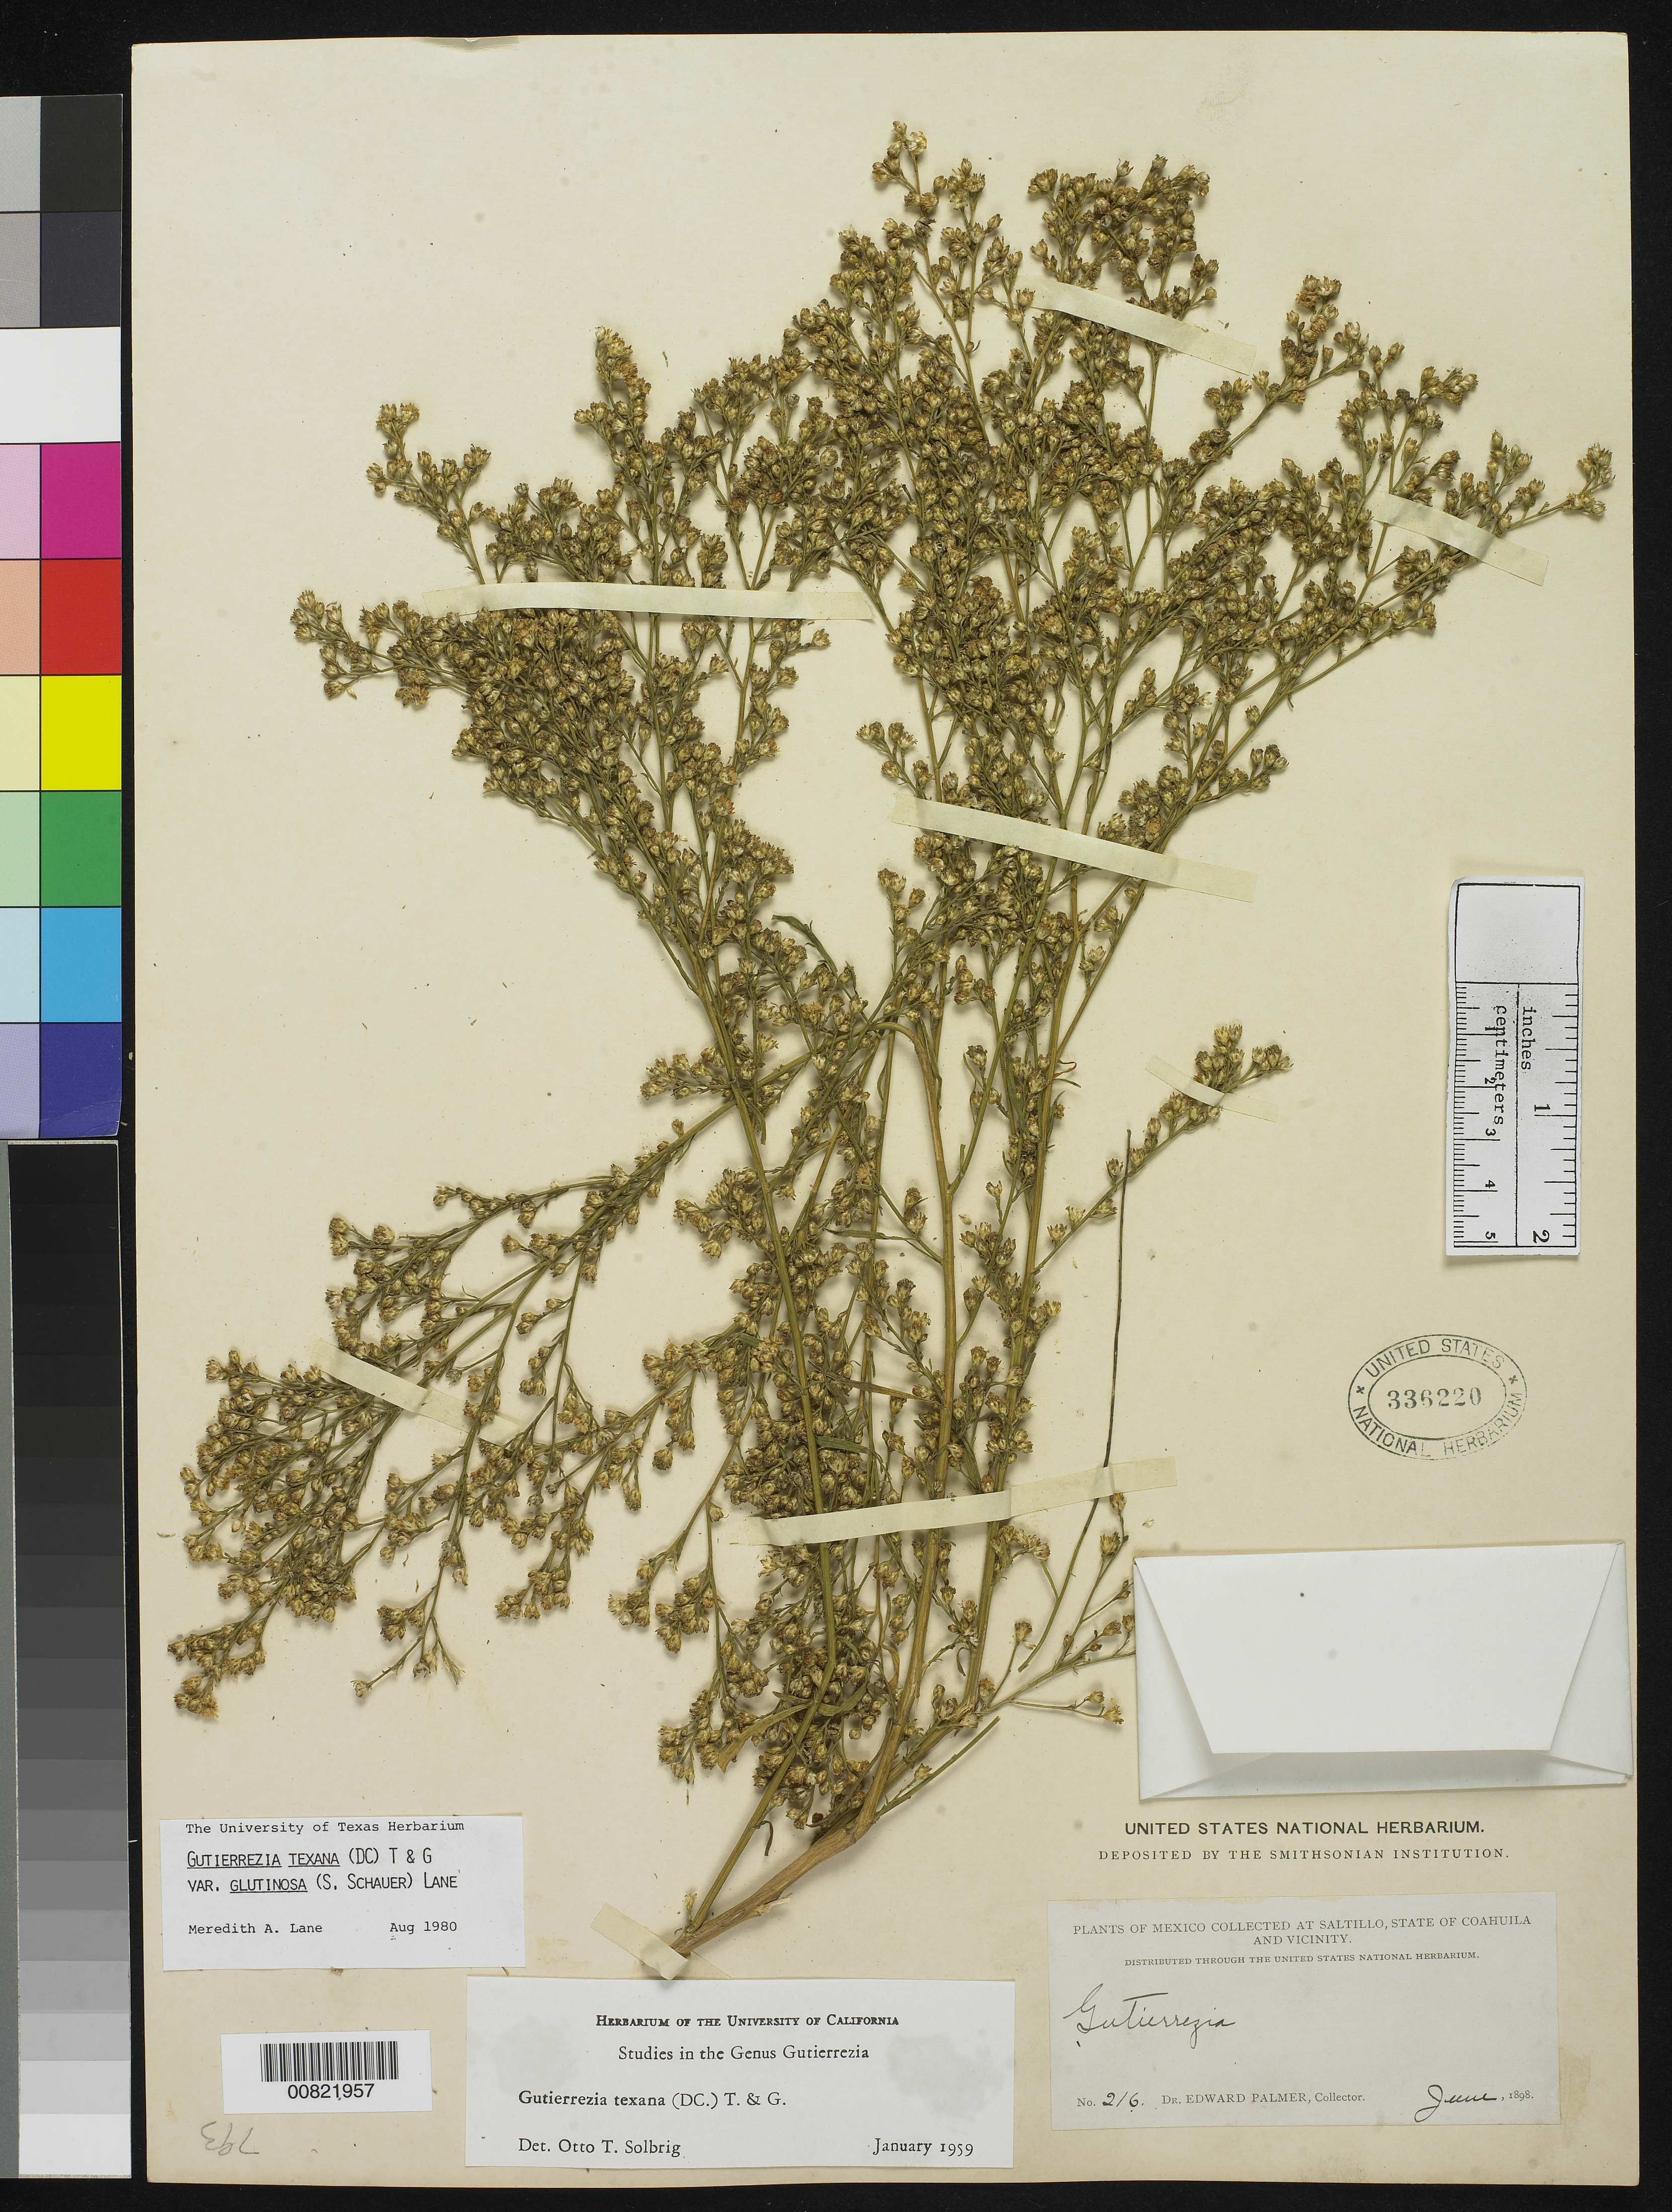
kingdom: Plantae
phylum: Tracheophyta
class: Magnoliopsida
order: Asterales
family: Asteraceae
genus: Gutierrezia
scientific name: Gutierrezia texana var. glutinosa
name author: (S. Schauer) M.A. Lane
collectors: E. Palmer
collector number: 216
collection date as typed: Jun 1898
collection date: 1898-06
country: Mexico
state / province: Coahuila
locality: Saltillo, Coahuila and vicinity.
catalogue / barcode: US 336220